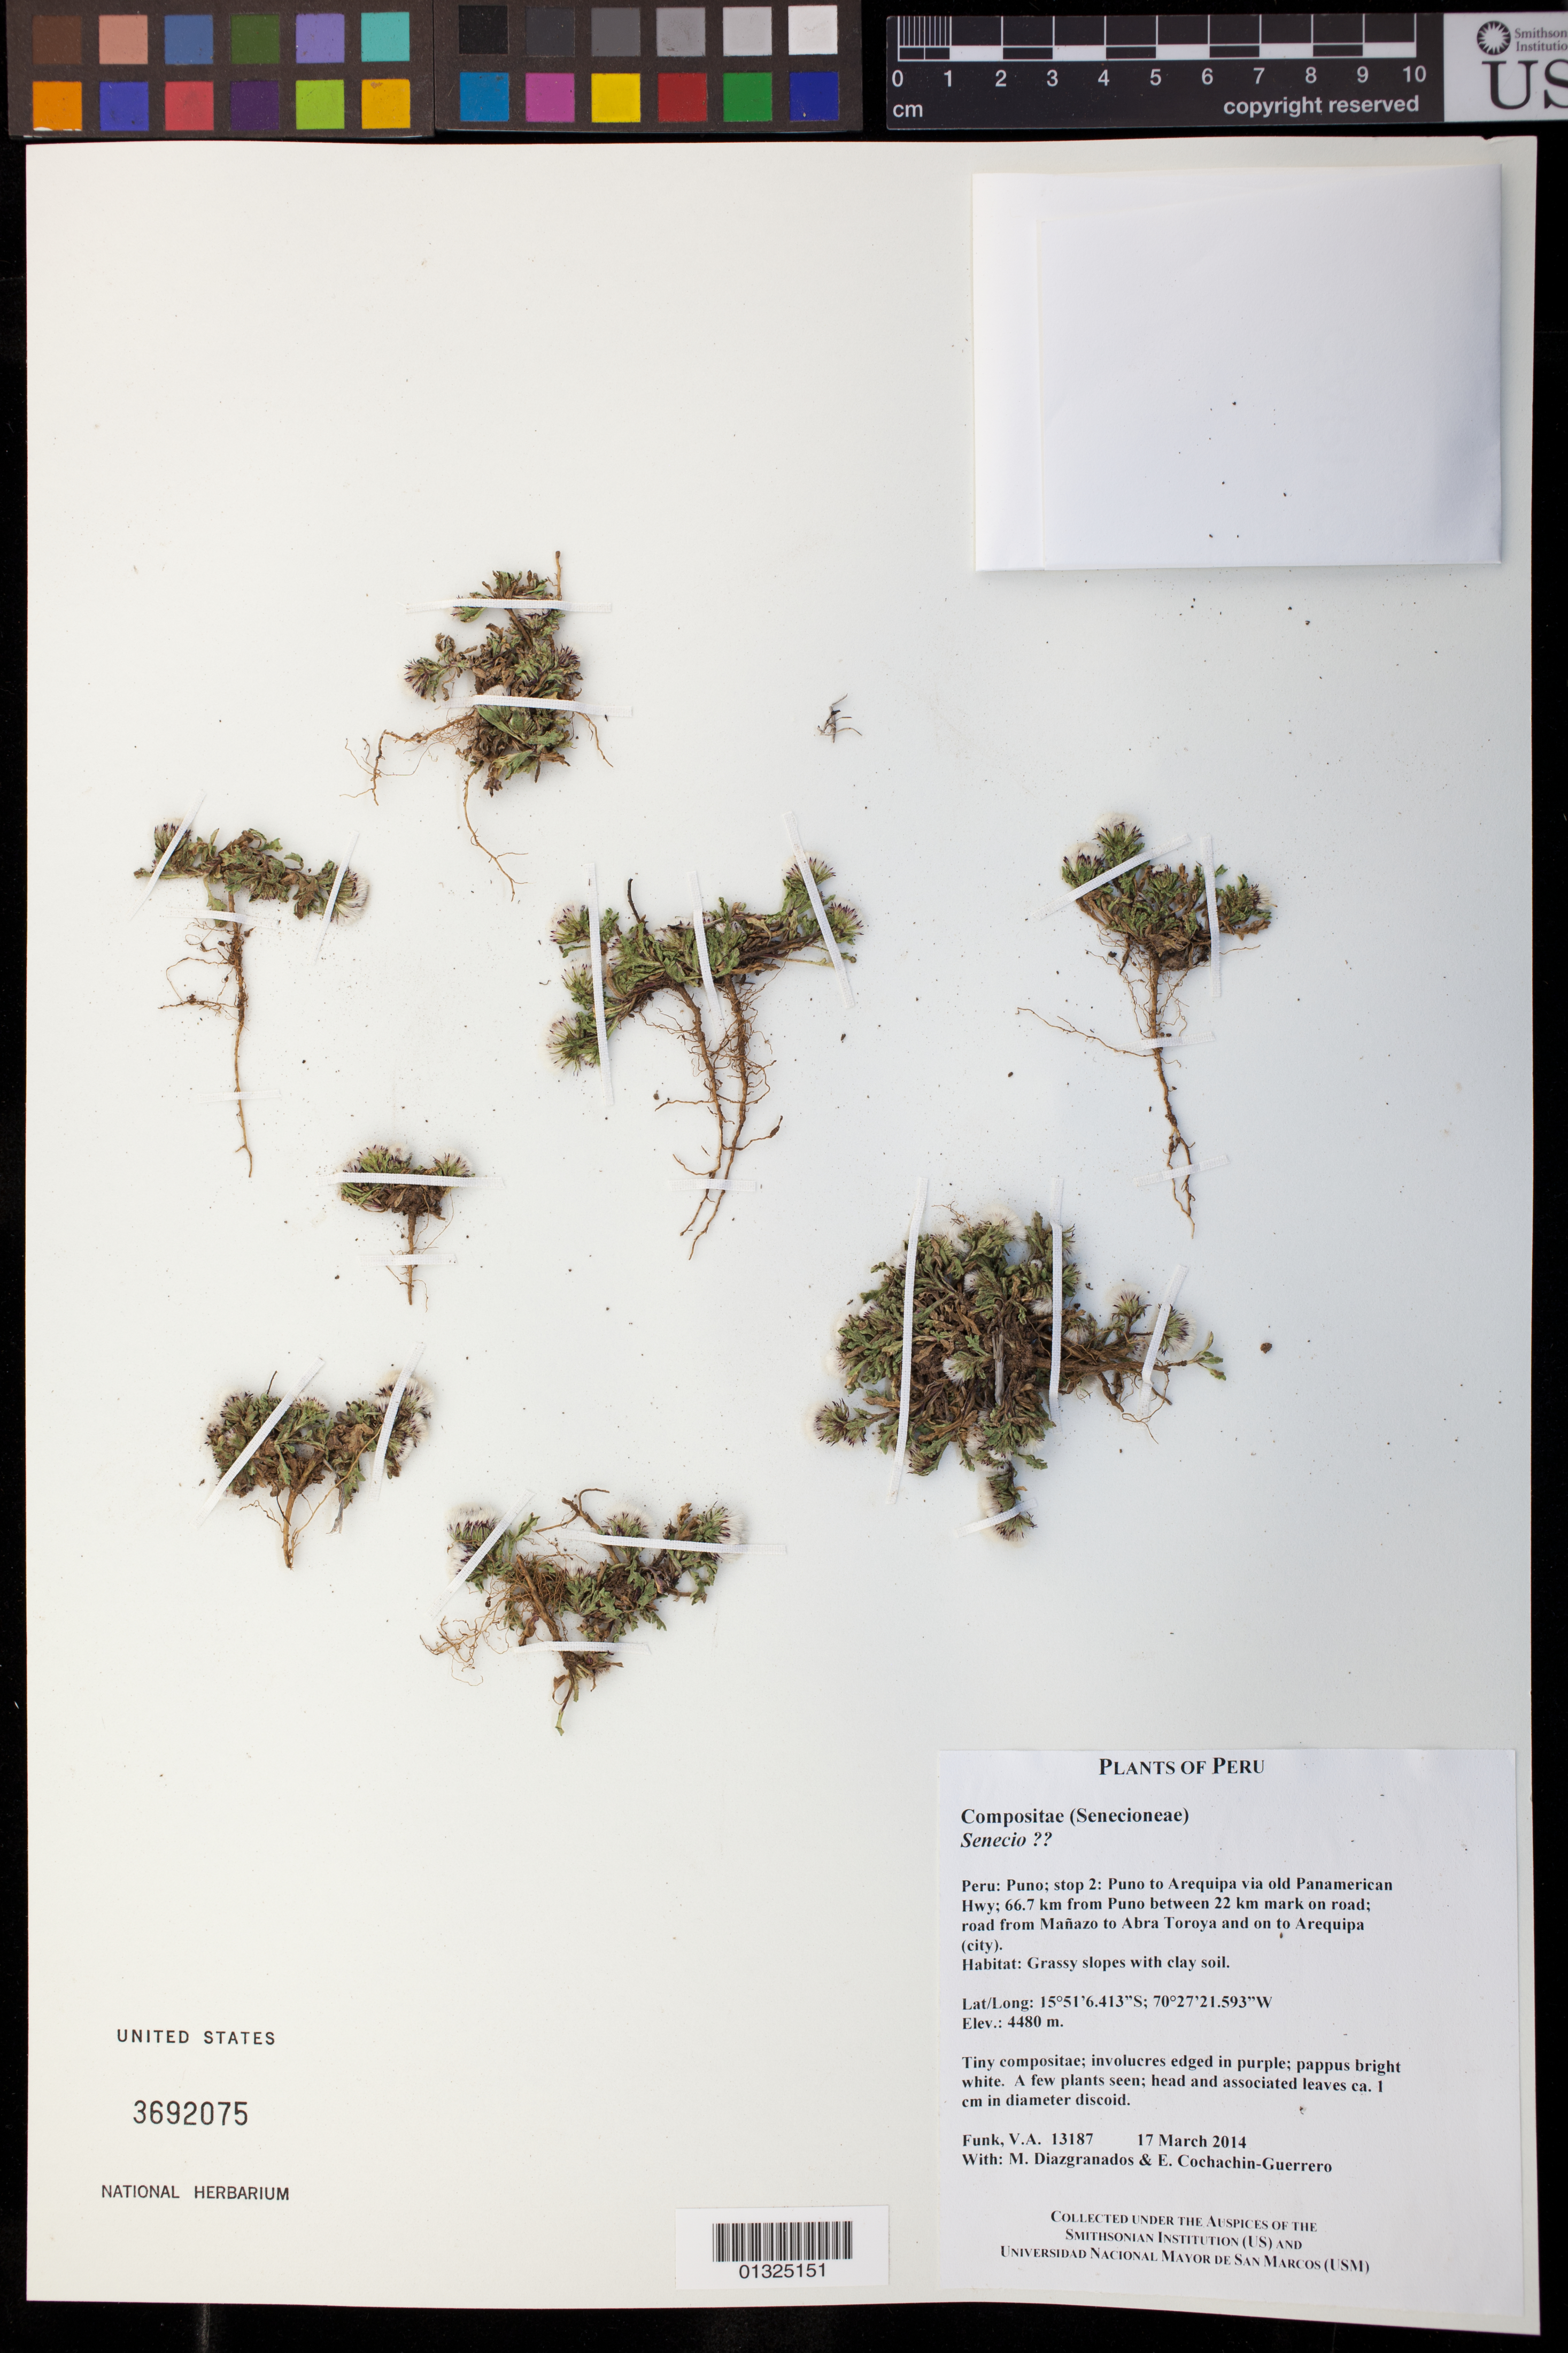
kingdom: Plantae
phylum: Tracheophyta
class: Magnoliopsida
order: Asterales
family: Asteraceae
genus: Senecio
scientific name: Senecio sp.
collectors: M. Diazgranados C. & E. Cochachin Guerrero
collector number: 13187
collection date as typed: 17 March 2014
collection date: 2014-03-17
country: Peru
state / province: Puno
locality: Puno to Arequipa via old Panamerican Hwy; 66.7 km from Puno between 22 km mark on road; road from Manazo to Abra Toroya and on to Arequipa (city)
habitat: Grassy slopes with clay soil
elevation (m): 4480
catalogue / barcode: US 3692075